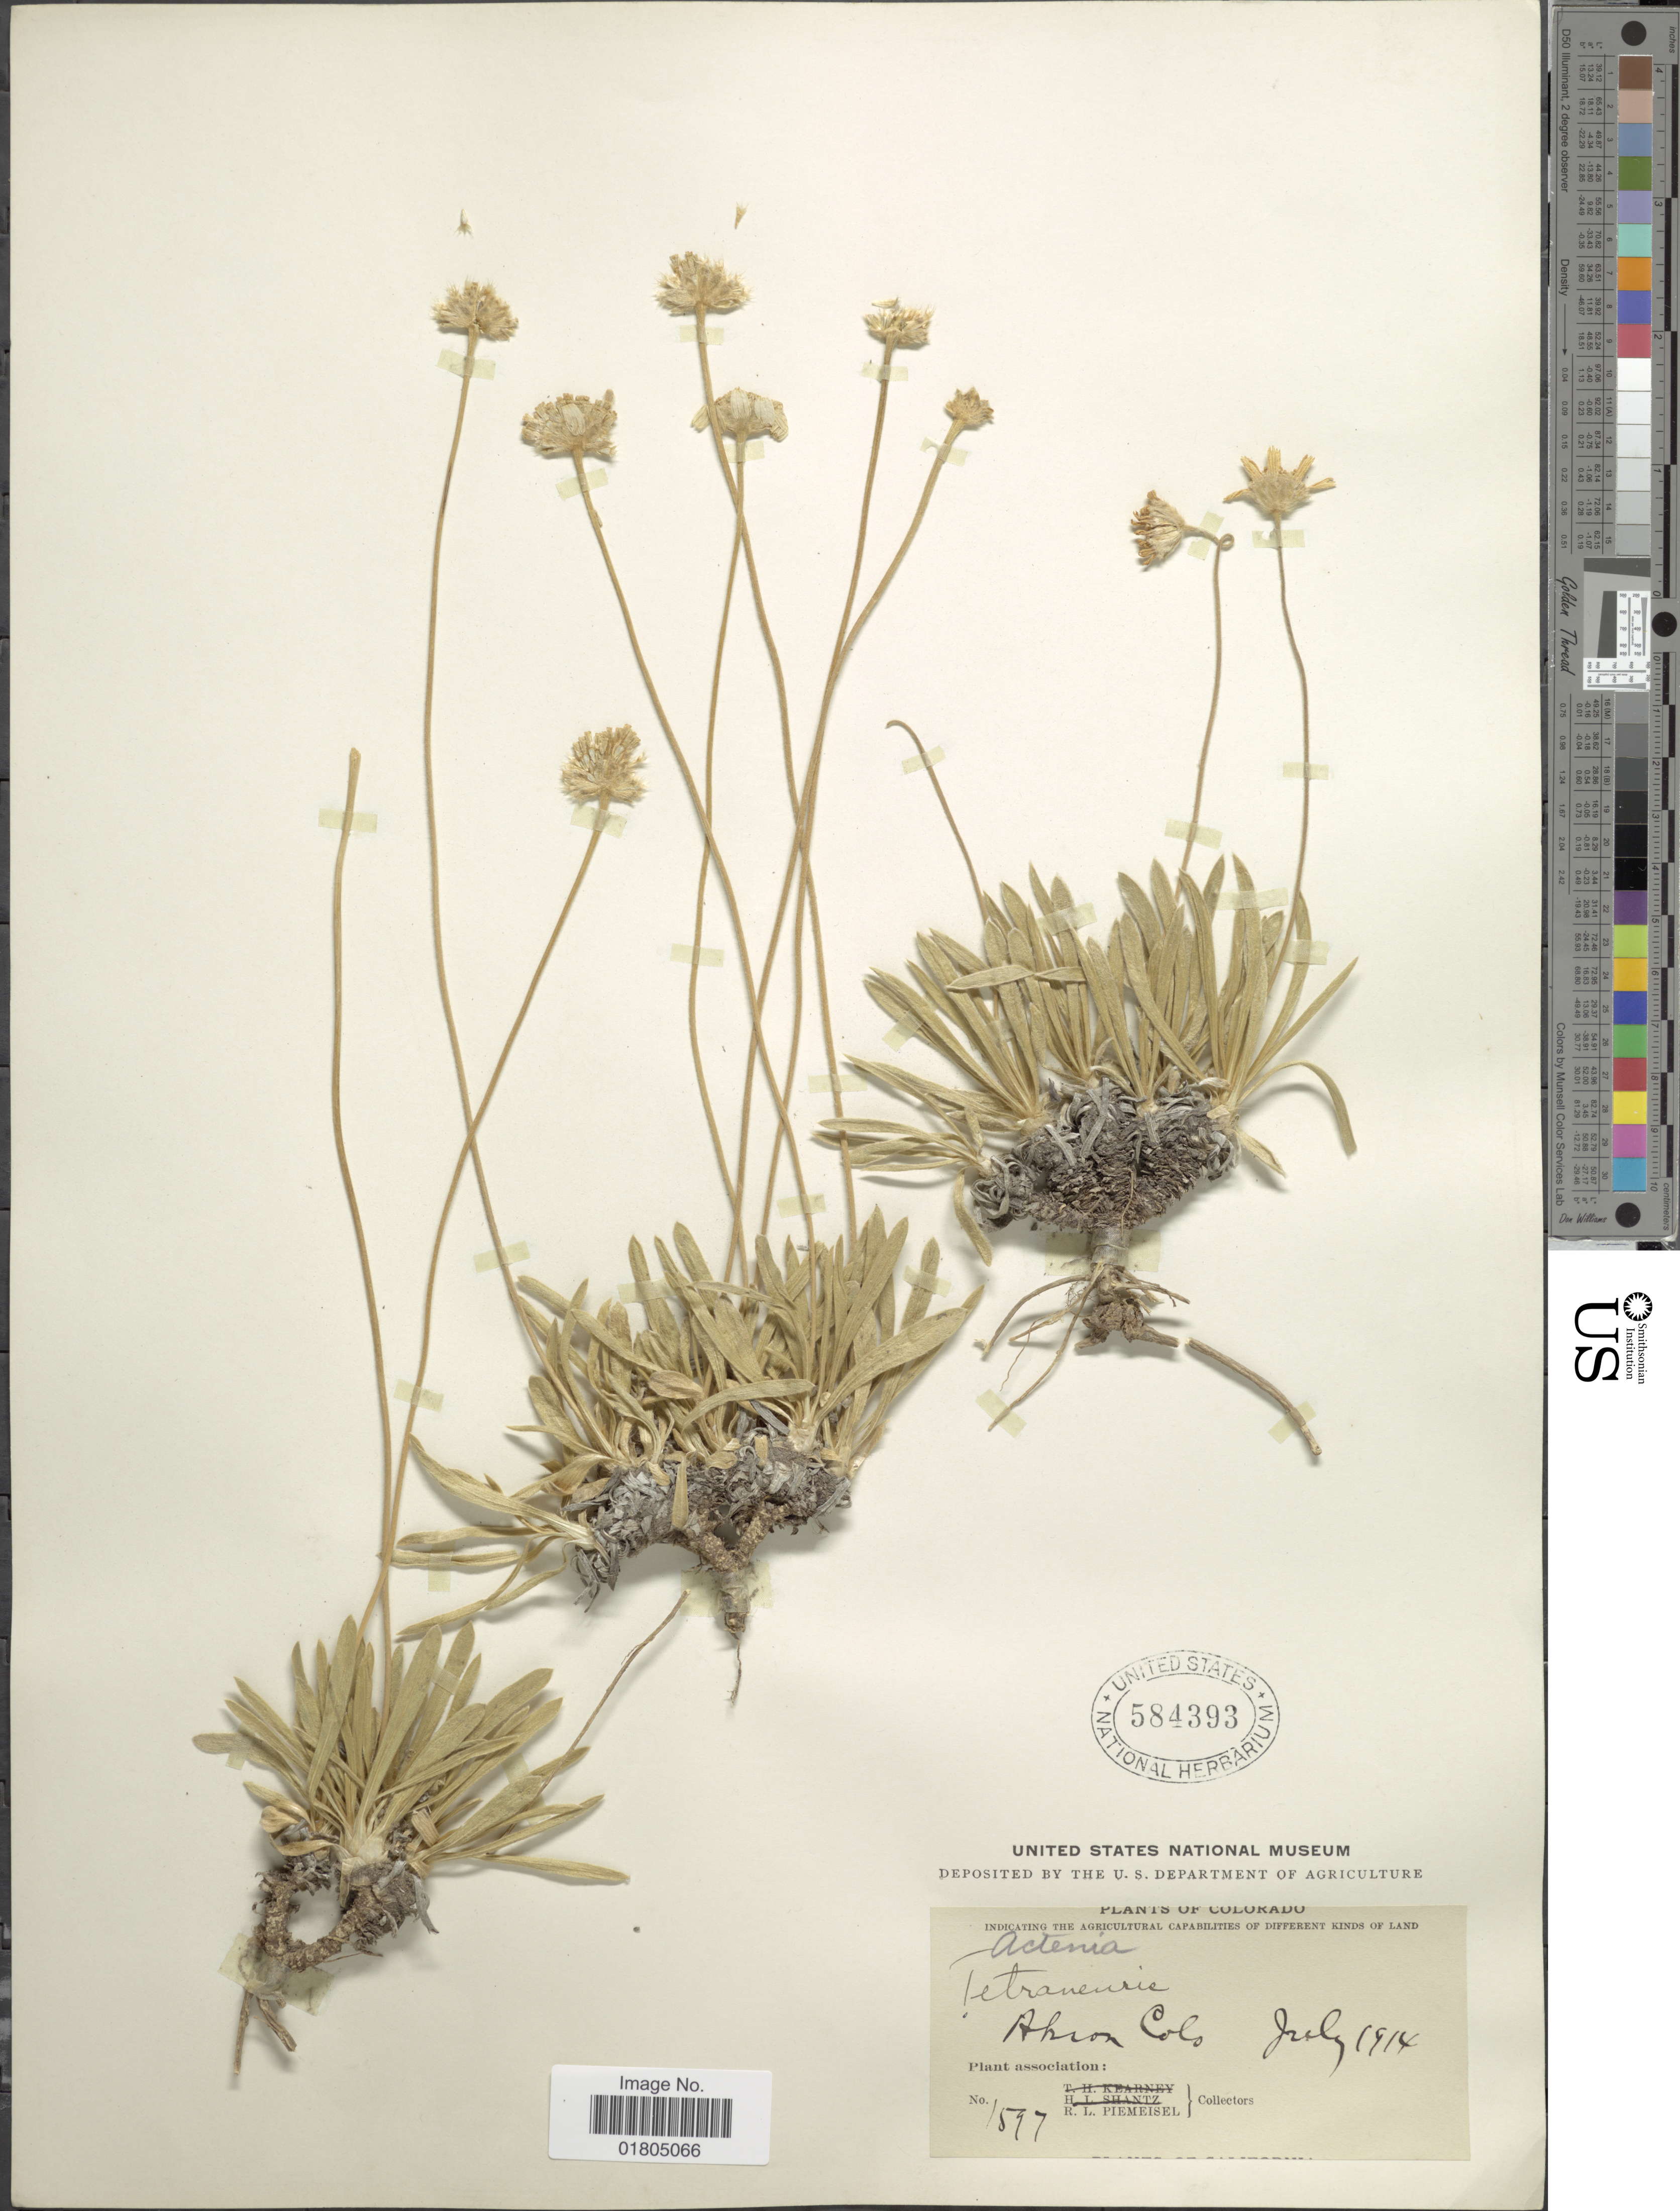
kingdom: Plantae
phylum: Tracheophyta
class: Magnoliopsida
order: Asterales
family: Asteraceae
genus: Actinea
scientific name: Actinea acaulis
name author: (Pursh) Spreng.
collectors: R. L. Piemeisel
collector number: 1597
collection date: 1914-07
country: United States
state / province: Colorado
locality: Akron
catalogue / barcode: US 584393